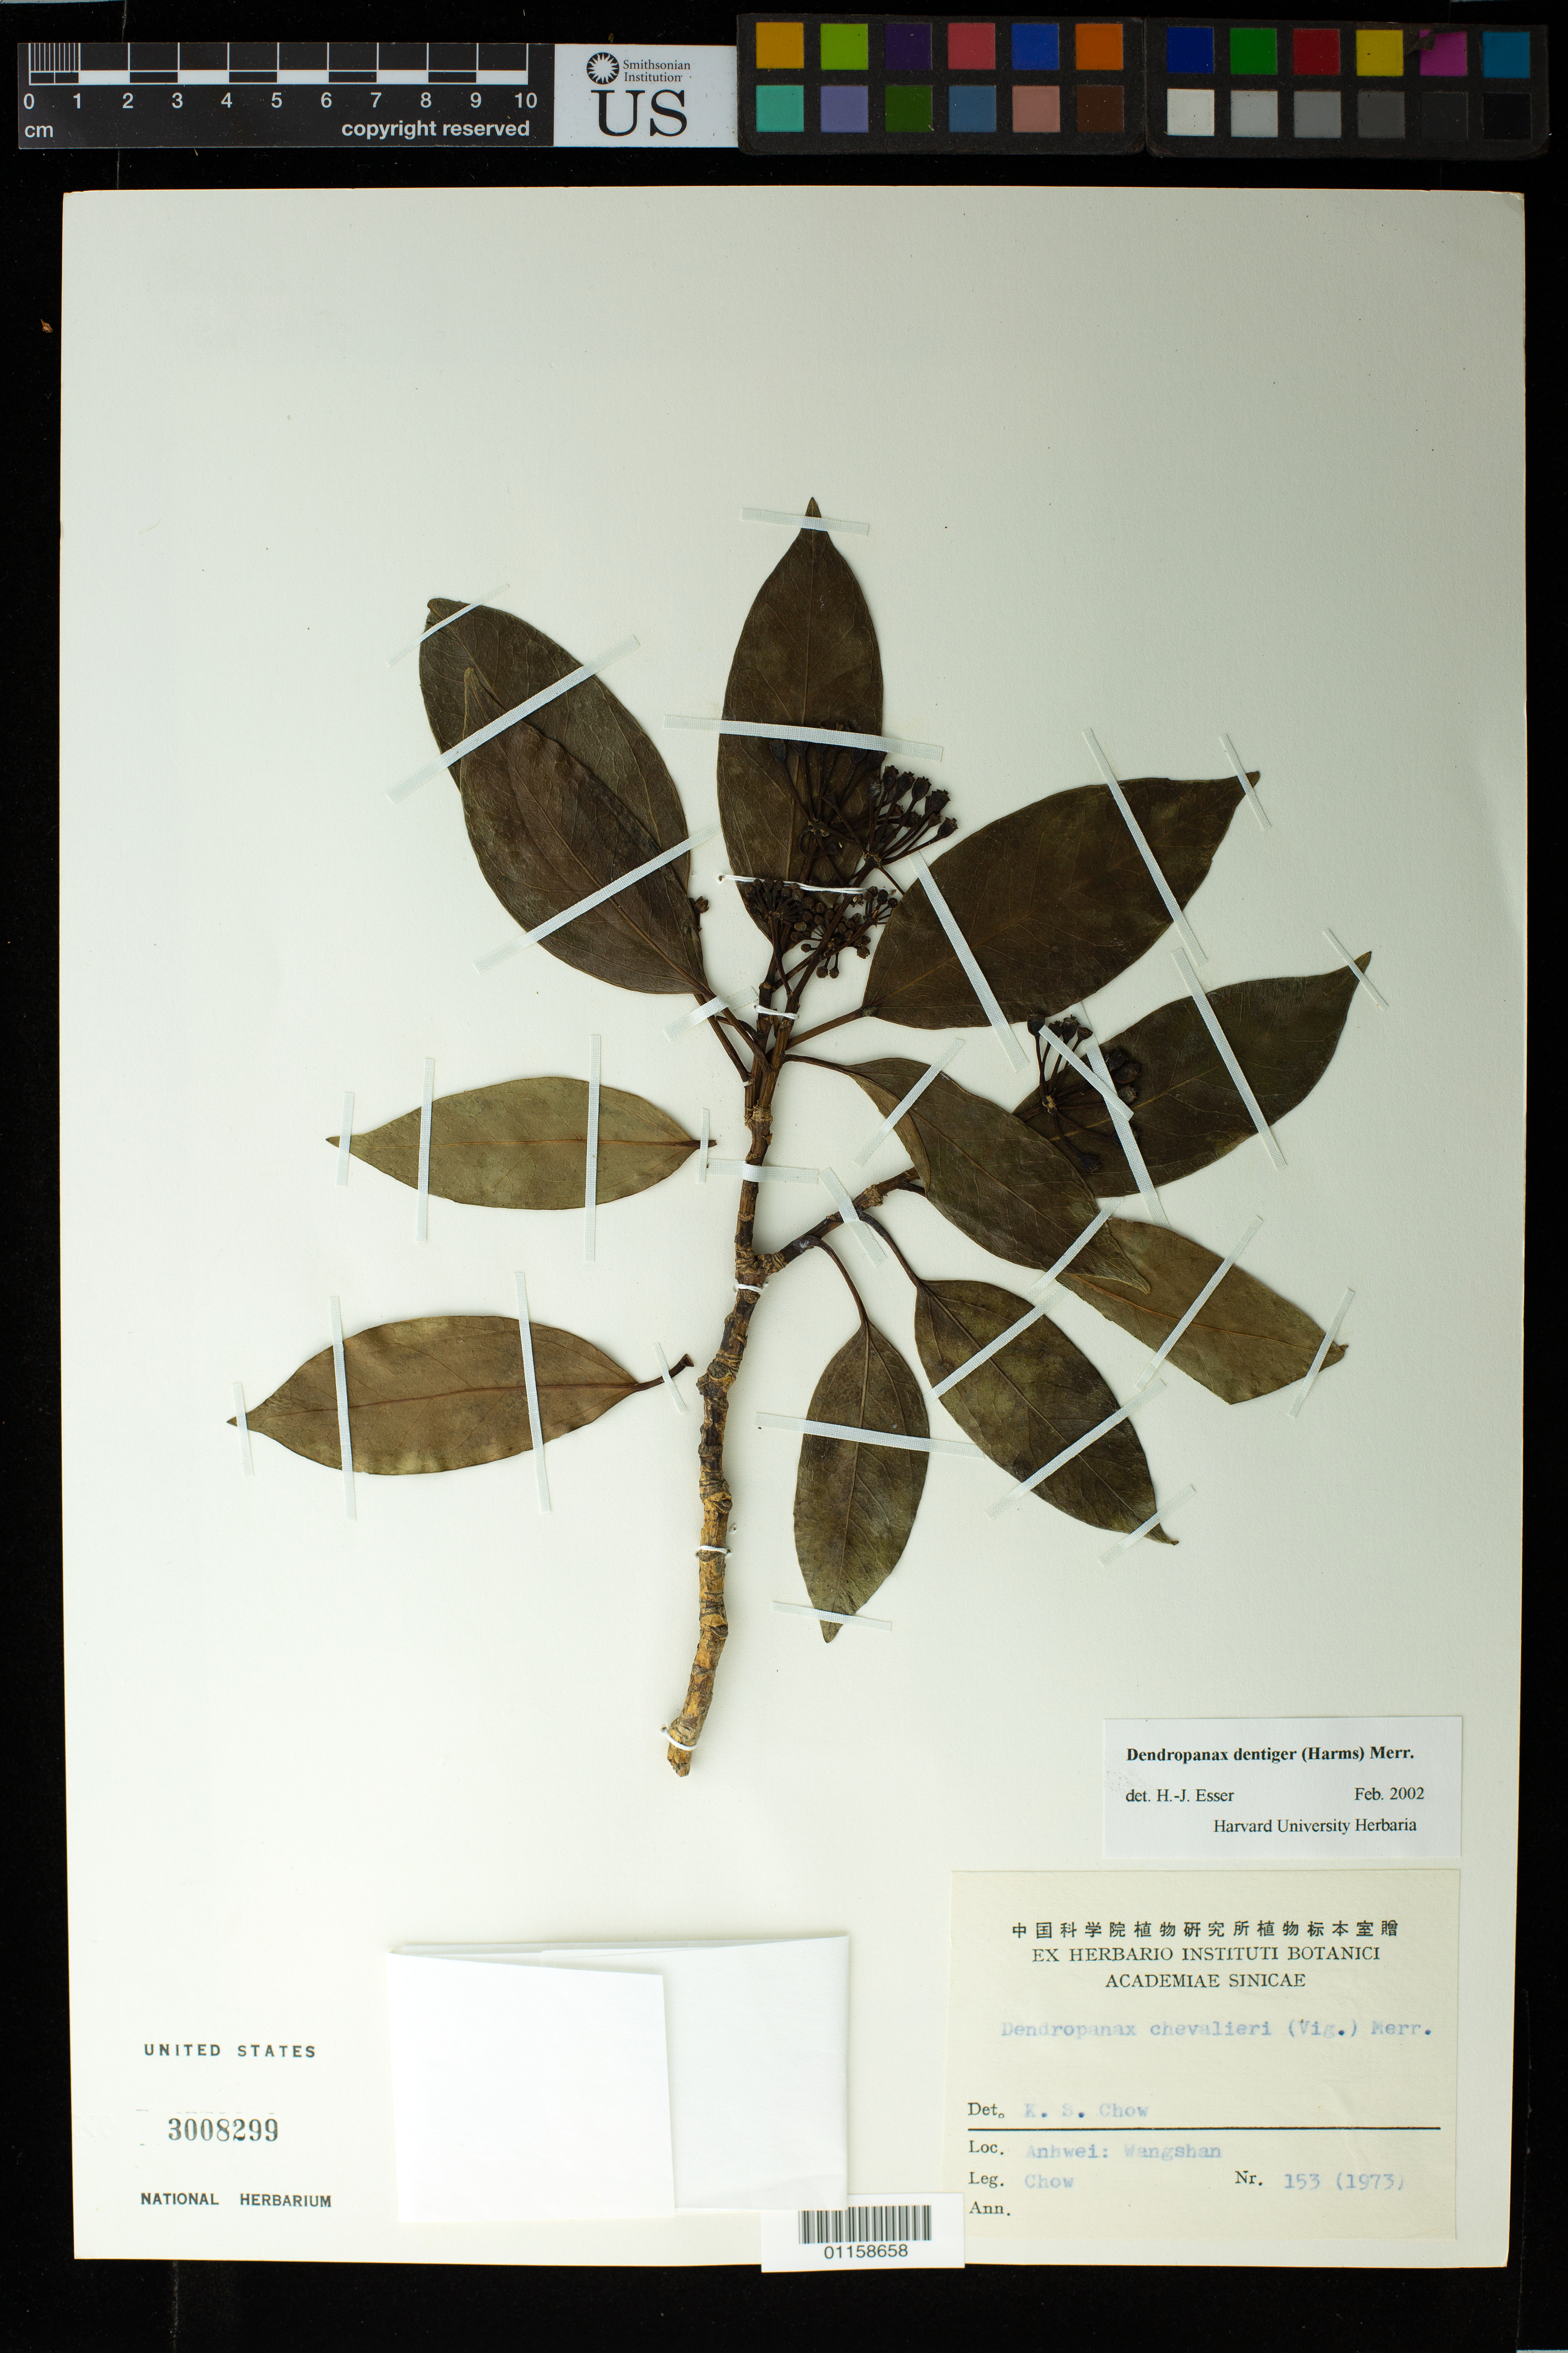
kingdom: Plantae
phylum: Tracheophyta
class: Magnoliopsida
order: Apiales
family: Araliaceae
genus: Dendropanax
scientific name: Dendropanax dentigerus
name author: (Harms) Merr.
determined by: Esser, Hans -J., (HUH)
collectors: Chow, --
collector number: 153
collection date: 1973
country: China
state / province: Anhui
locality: Wangshan.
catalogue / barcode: US 3008299